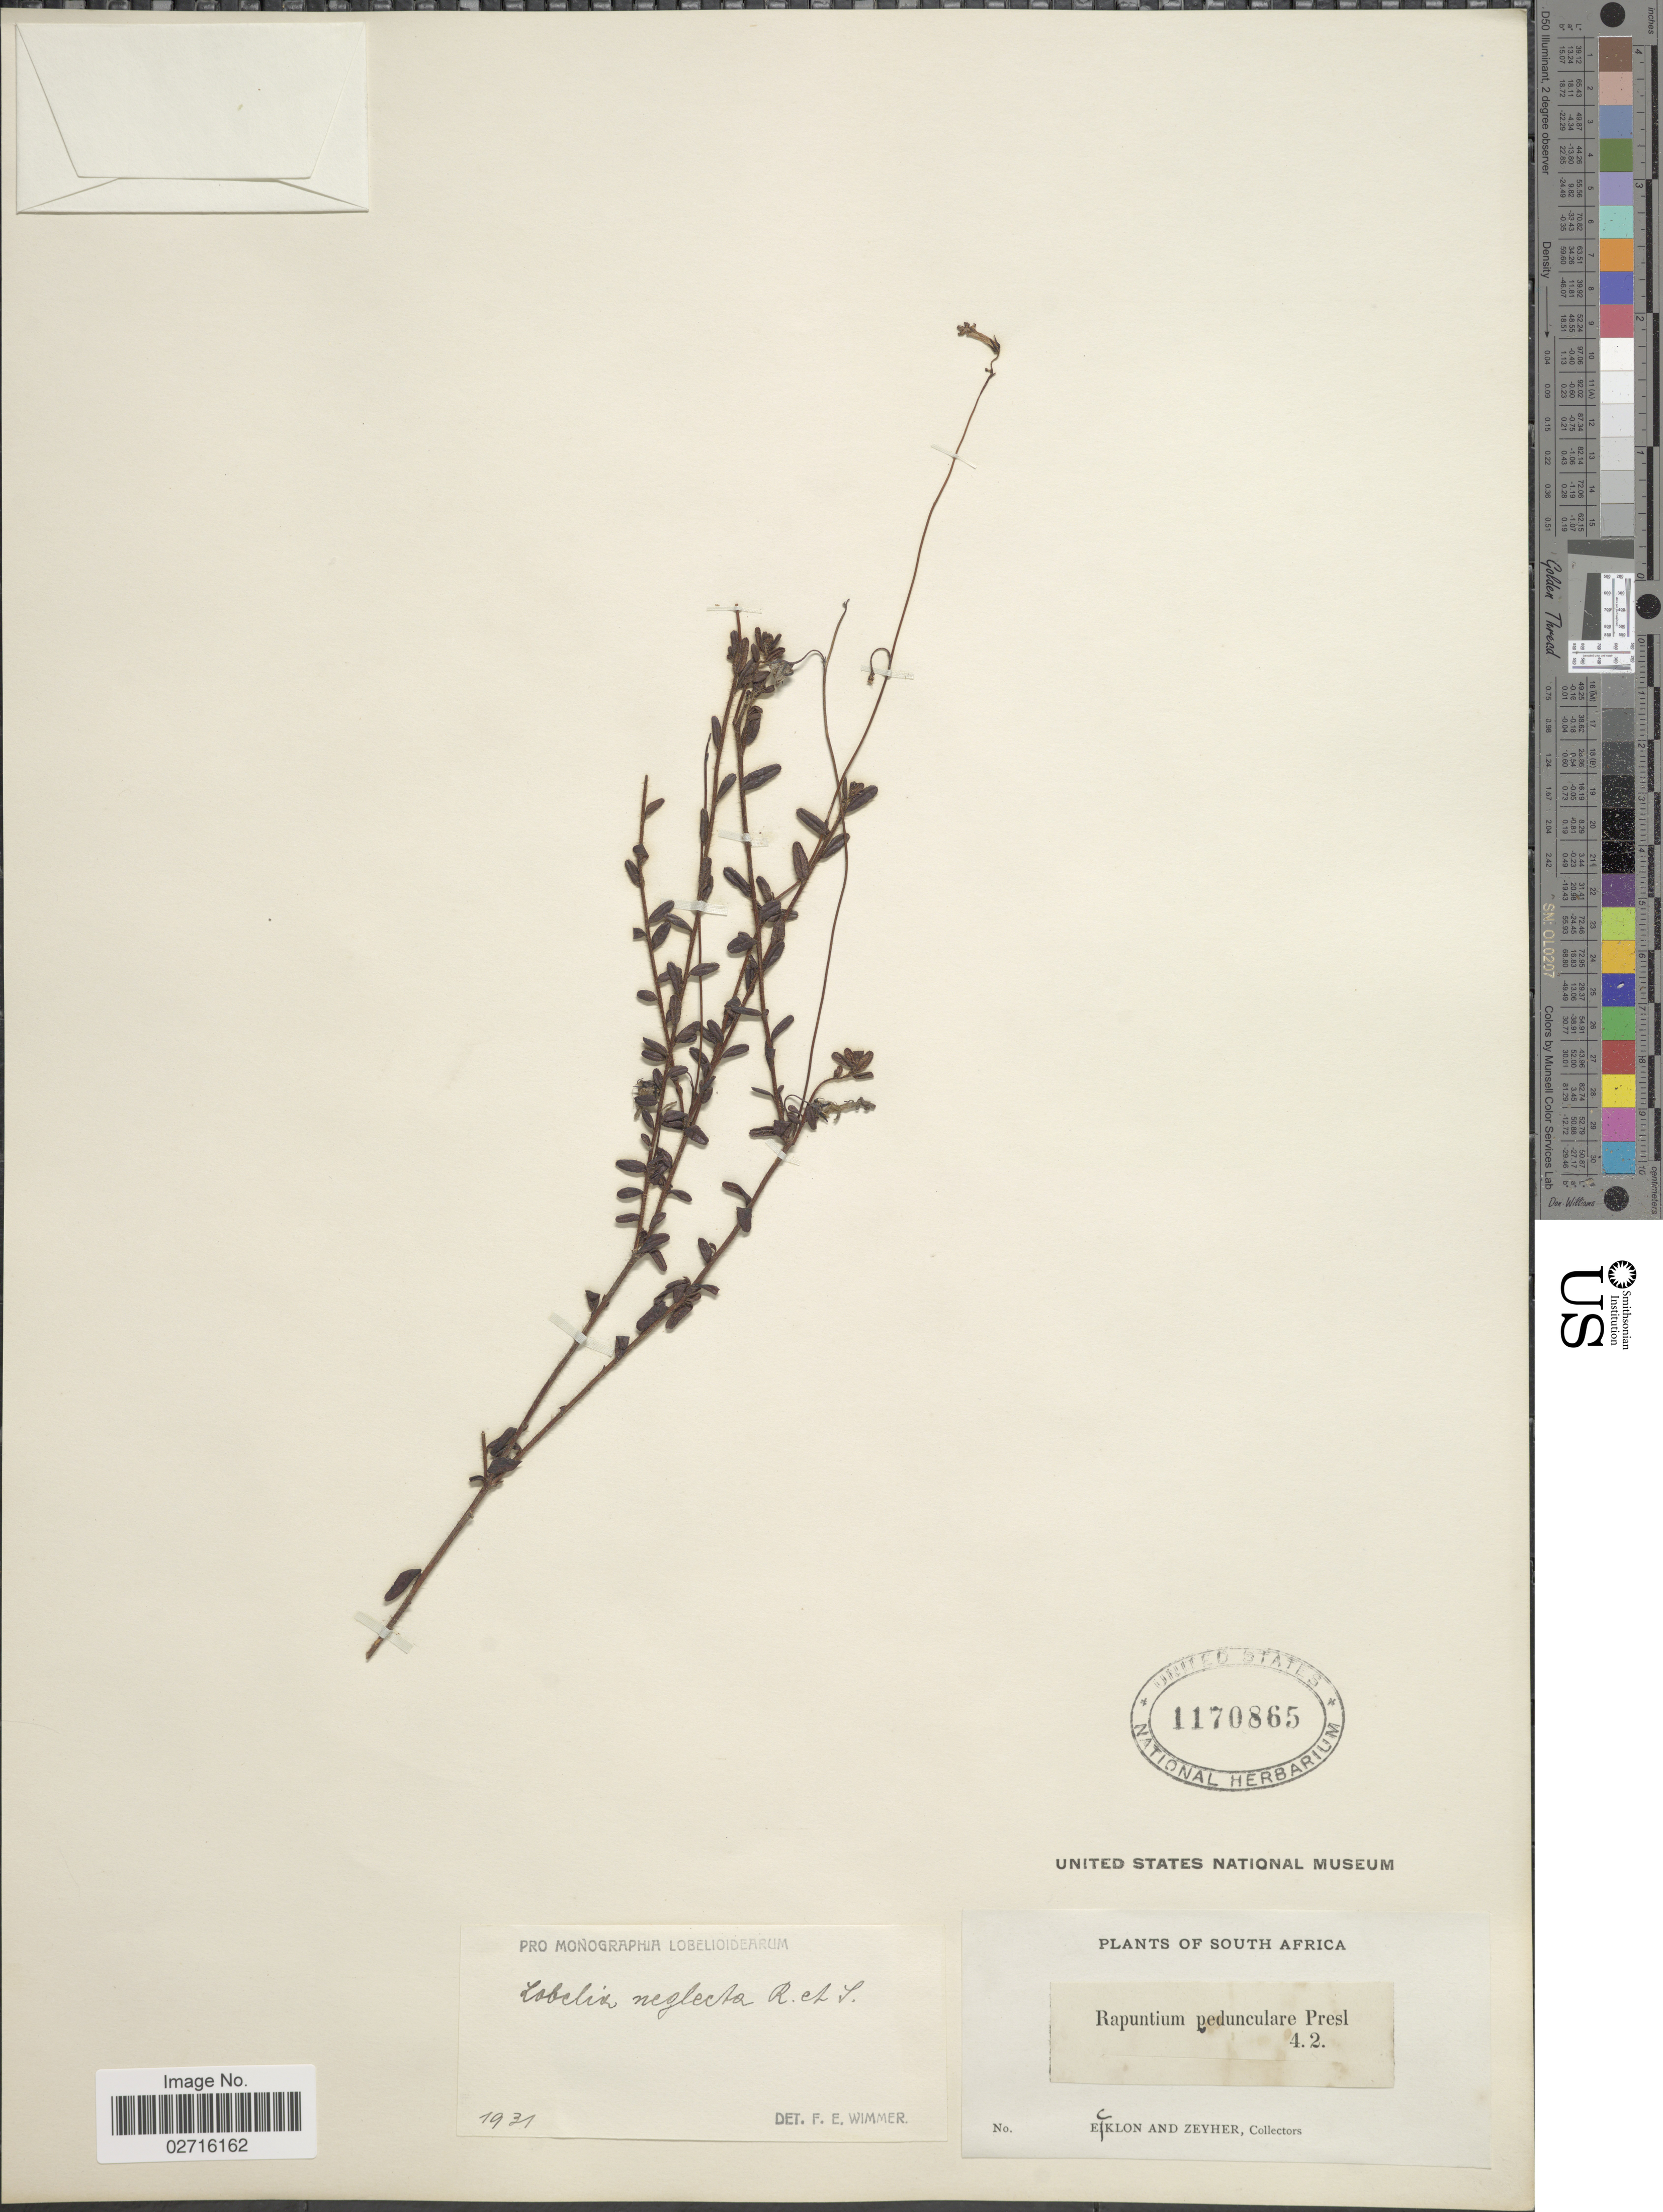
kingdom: Plantae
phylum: Tracheophyta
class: Magnoliopsida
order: Asterales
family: Campanulaceae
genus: Lobelia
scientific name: Lobelia neglecta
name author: Schult.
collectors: -. Ecklon & -. Zeyher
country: South Africa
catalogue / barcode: US 1170865